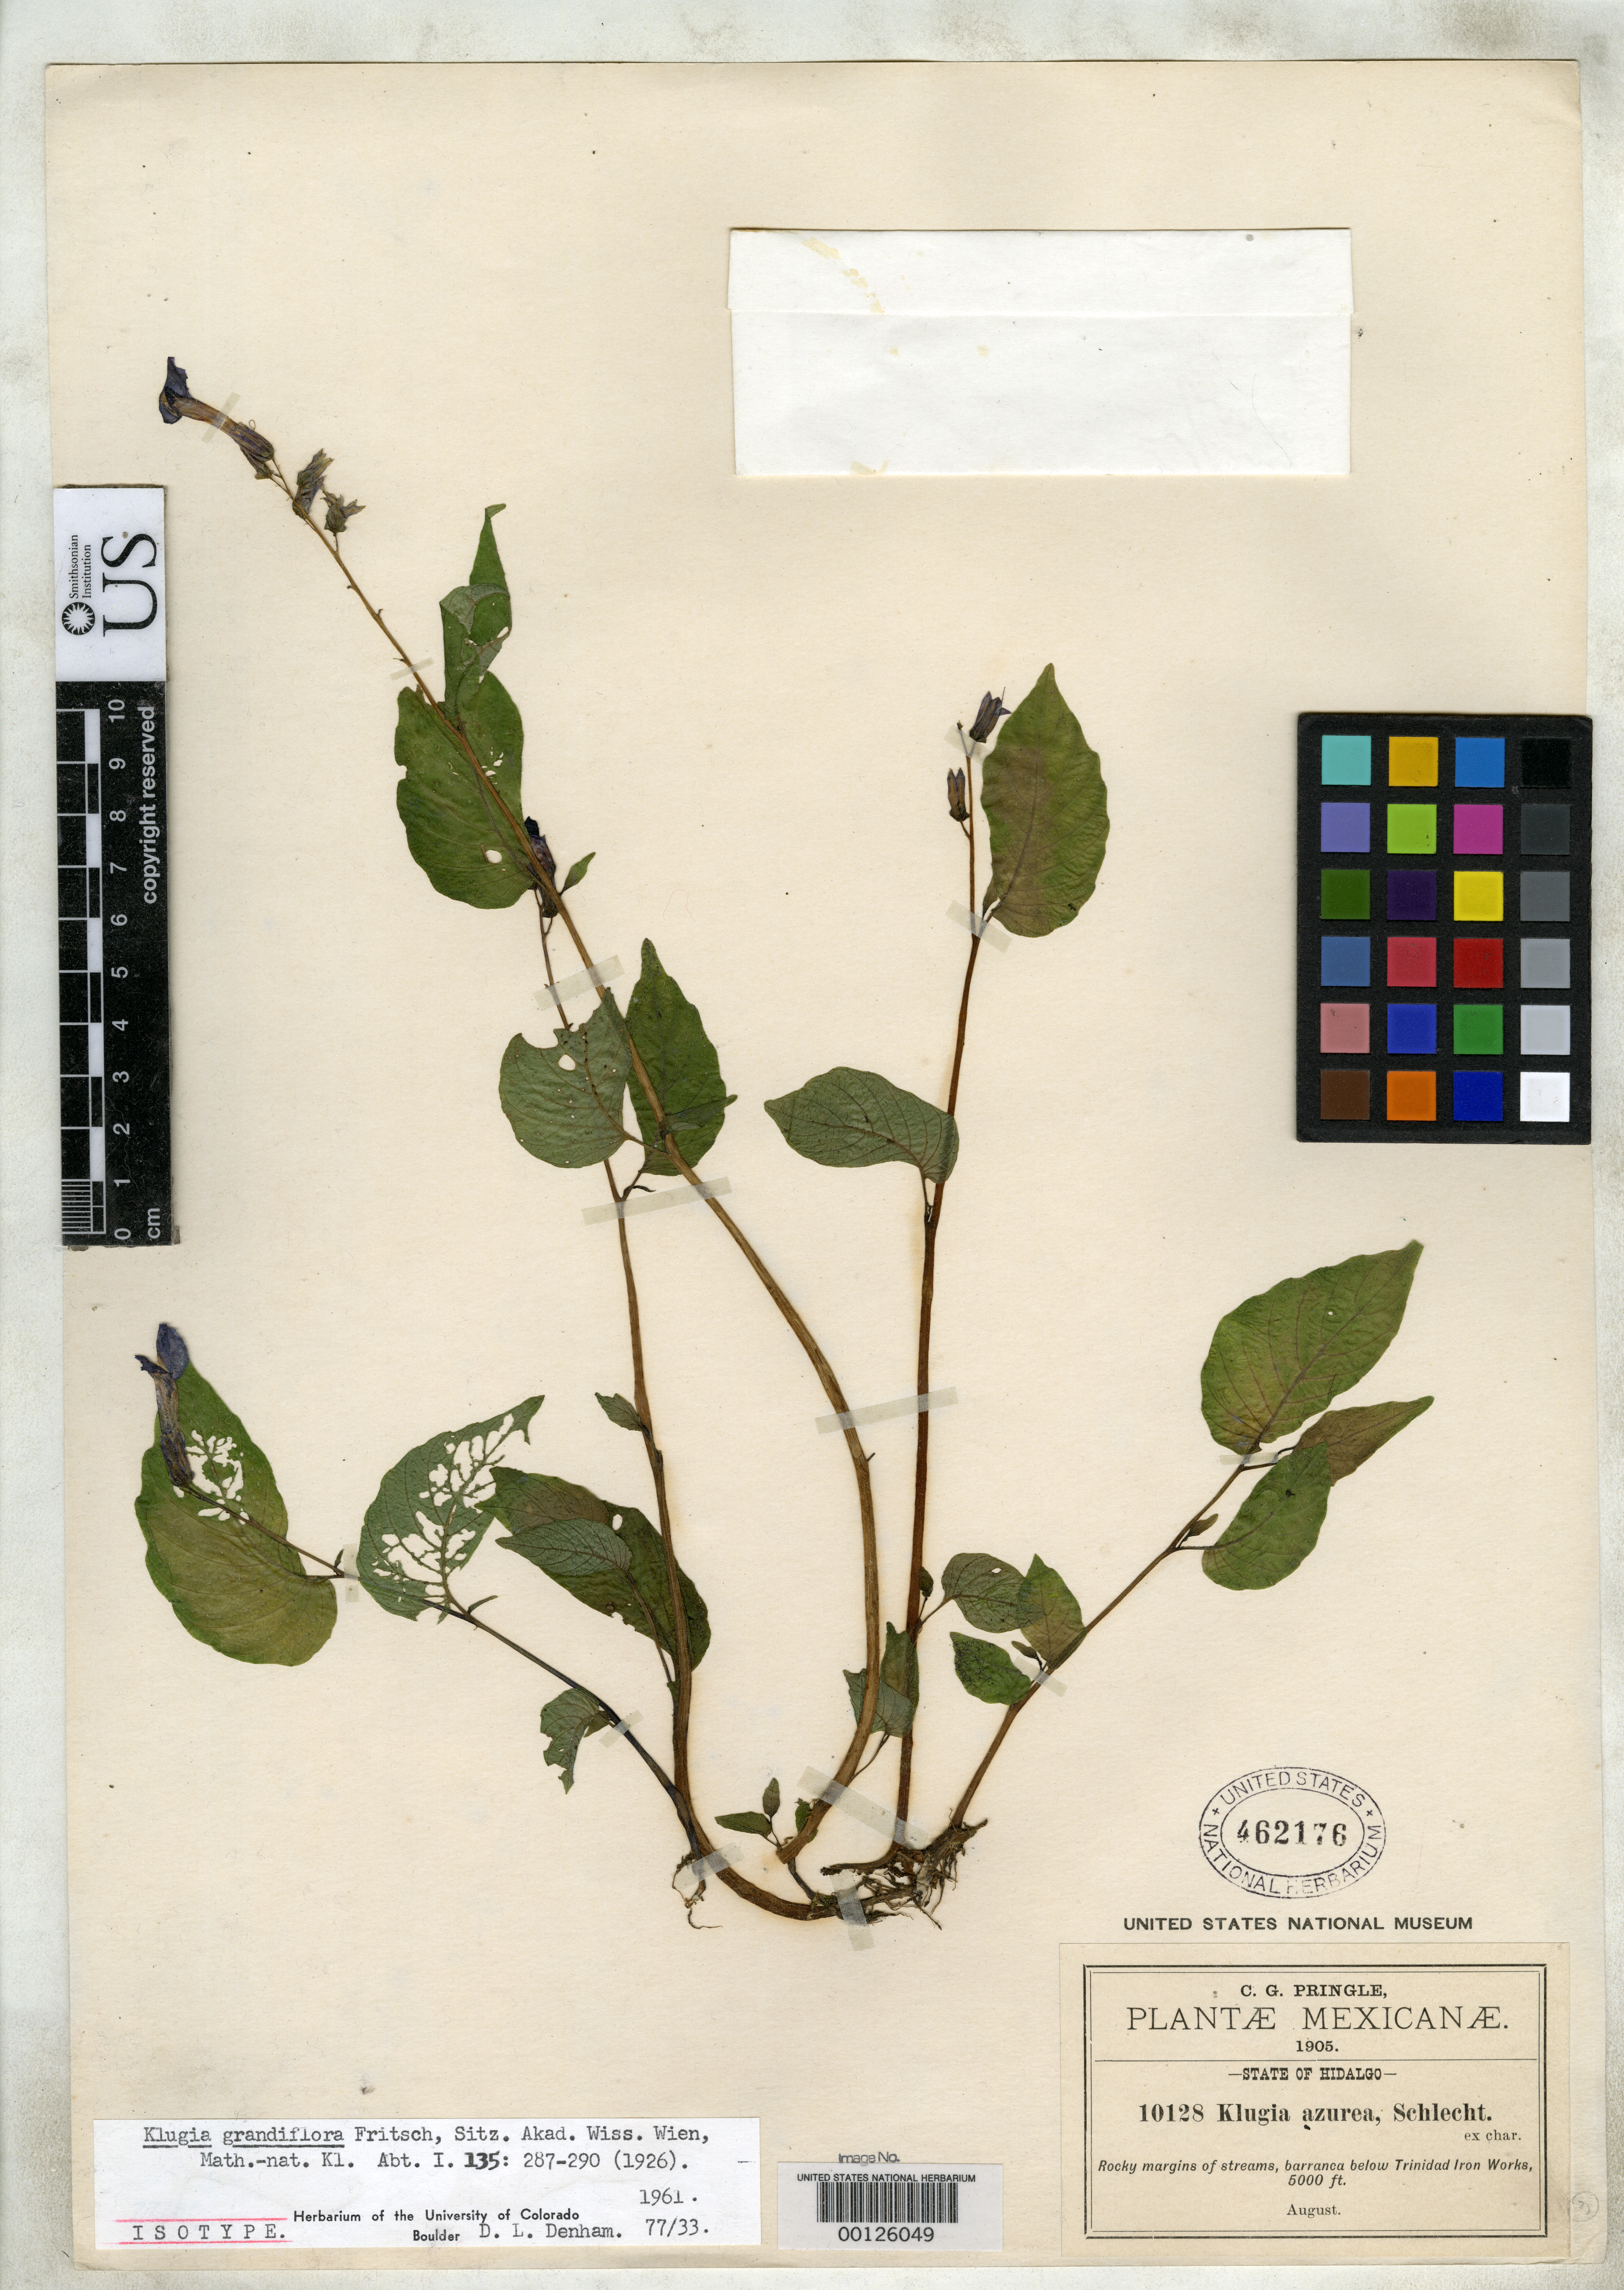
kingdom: Plantae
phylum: Tracheophyta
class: Magnoliopsida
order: Lamiales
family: Gesneriaceae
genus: Klugia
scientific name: Klugia grandiflora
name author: Fritsch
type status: Isotype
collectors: C. G. Pringle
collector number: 10128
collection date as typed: Aug 1905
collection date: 1905-08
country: Mexico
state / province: Hidalgo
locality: Barranca below Trinidad Iron Works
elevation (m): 1524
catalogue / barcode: US 462176